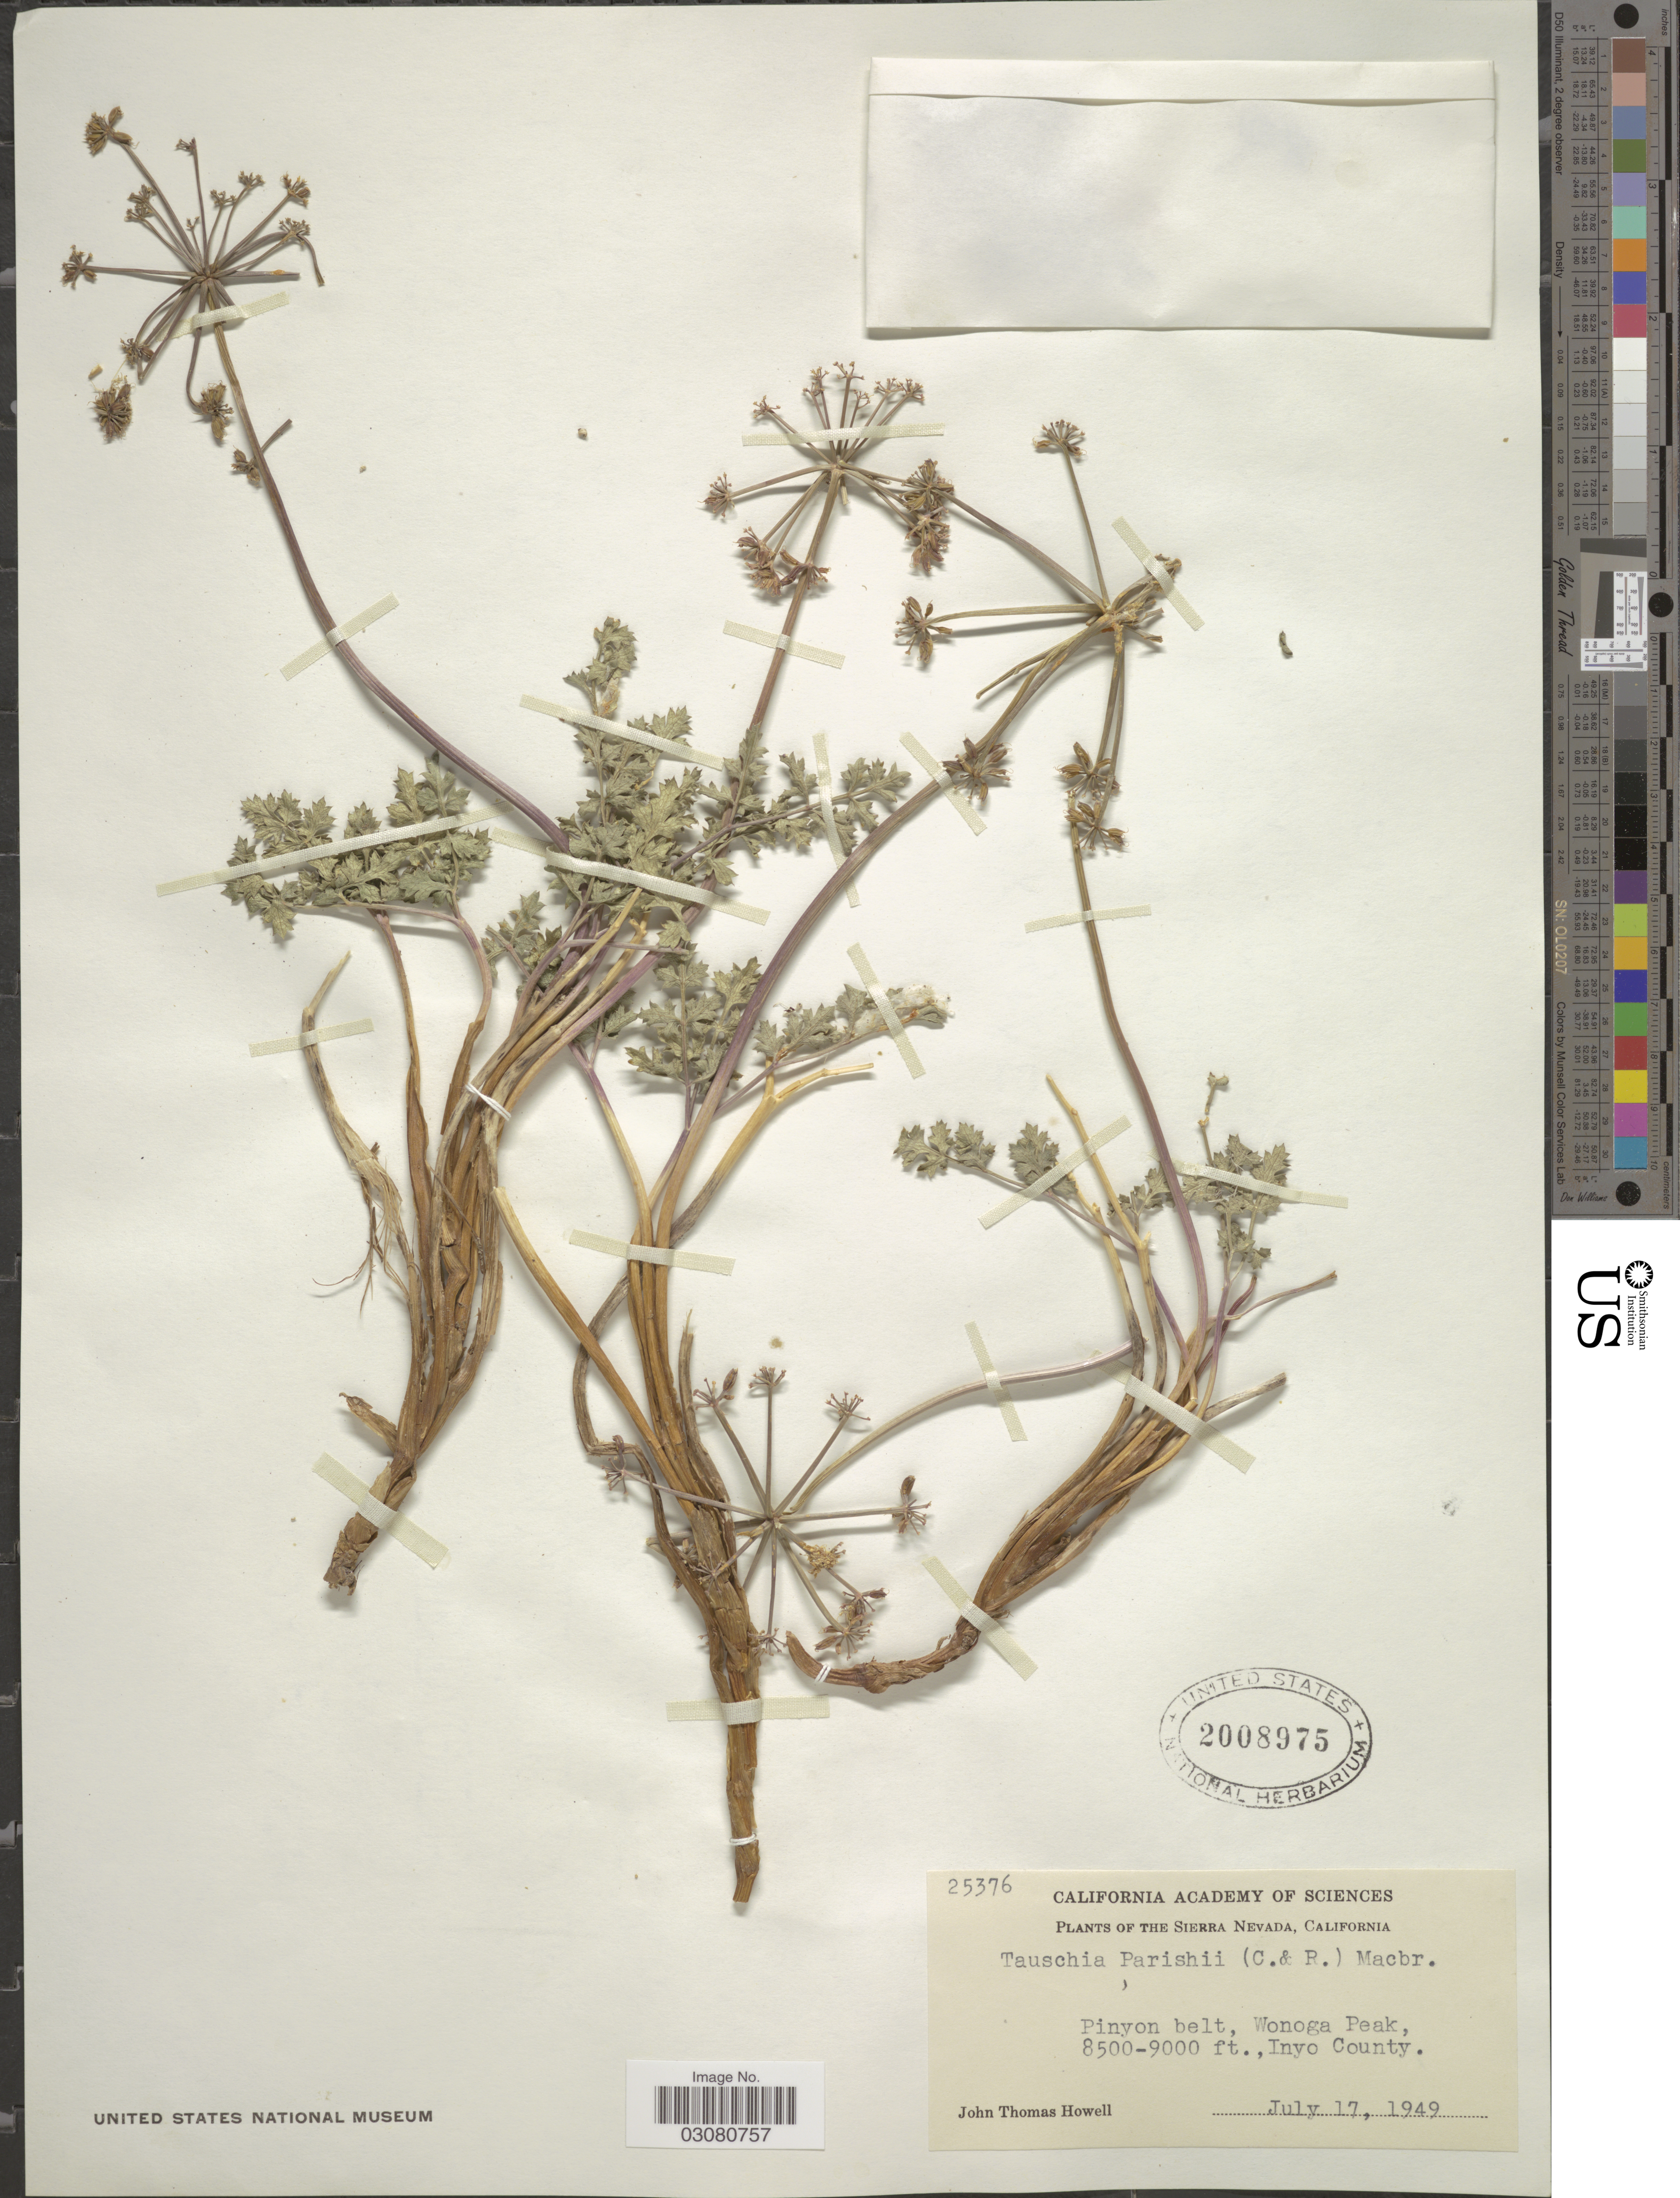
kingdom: Plantae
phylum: Tracheophyta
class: Magnoliopsida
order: Apiales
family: Apiaceae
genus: Tauschia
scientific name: Tauschia parishii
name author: (J.M. Coult. & Rose) J.F. Macbr.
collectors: J. T. Howell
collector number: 25376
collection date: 1949-07-17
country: United States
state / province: California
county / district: Inyo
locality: The Sierra Nevada. Pinyon belt, Wonoga Peak, Inyo County.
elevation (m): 2591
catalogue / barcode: US 2008975